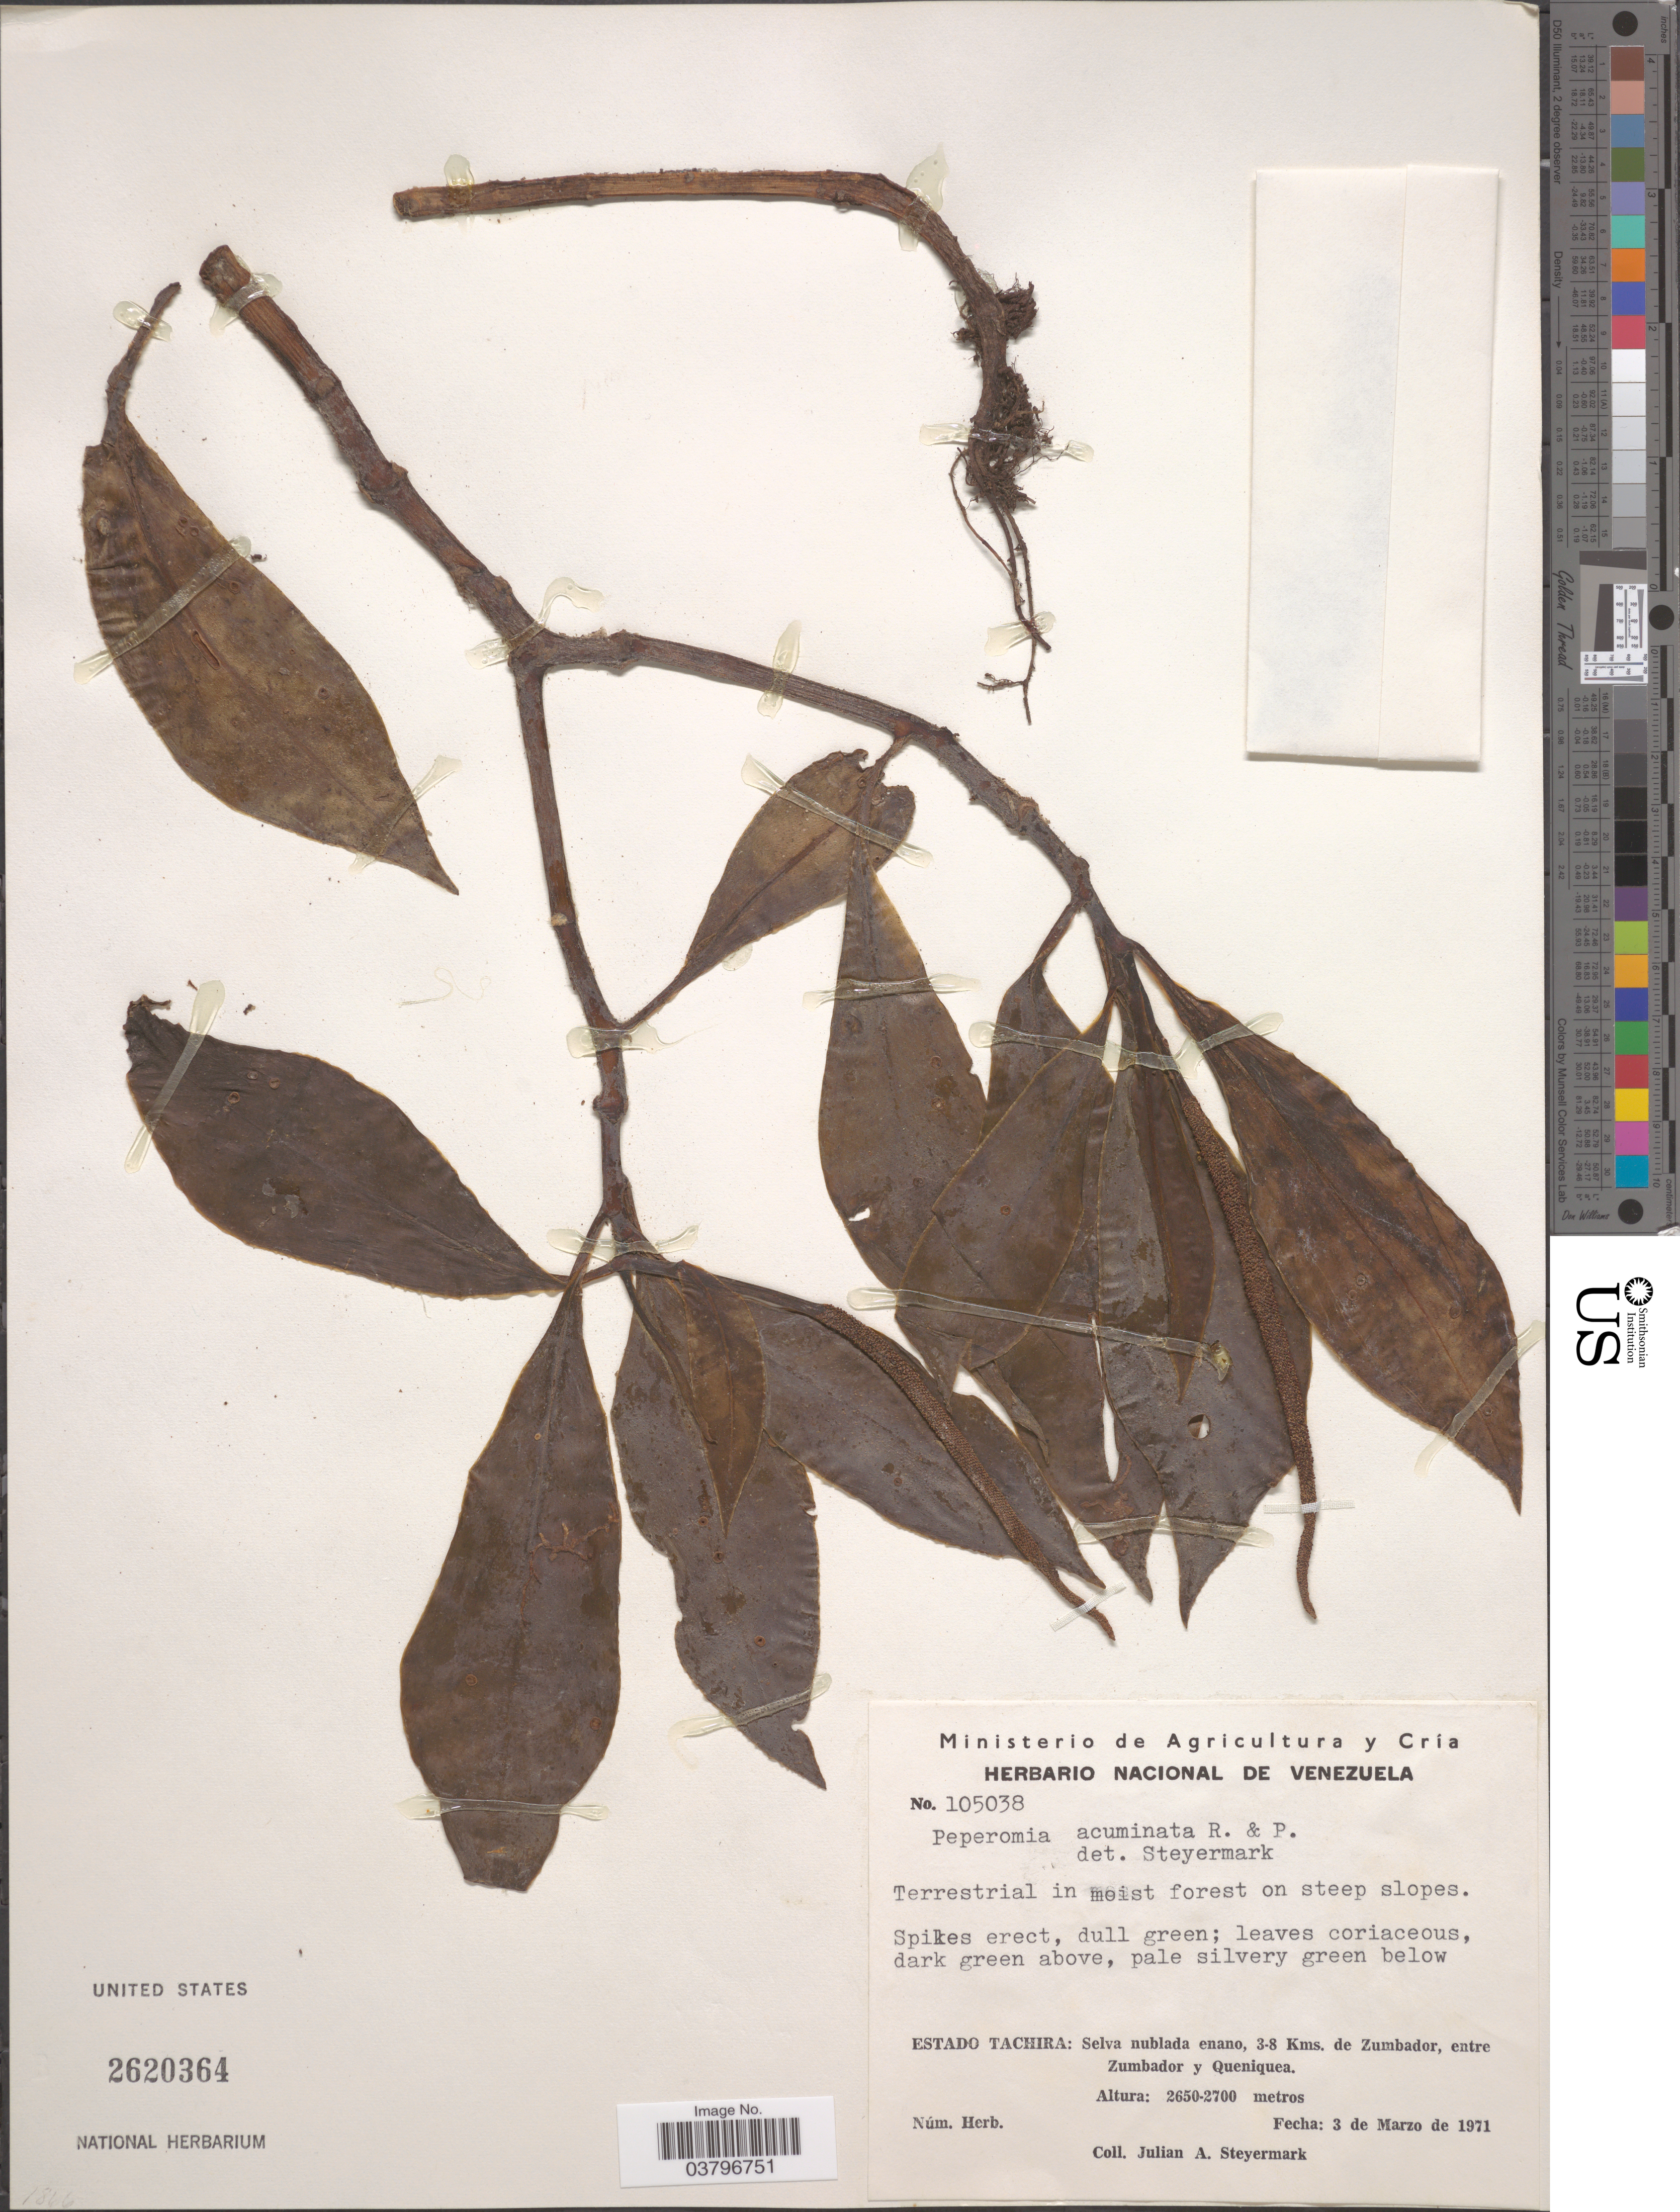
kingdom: Plantae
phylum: Tracheophyta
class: Magnoliopsida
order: Piperales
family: Piperaceae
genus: Peperomia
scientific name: Peperomia acuminata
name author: Ruiz & Pav.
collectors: J. Steyermark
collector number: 105038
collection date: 1971-03-03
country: Venezuela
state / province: Tachira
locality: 3-8 Kms. de Zumbador, entre Zumbador y Queniquea.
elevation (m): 2650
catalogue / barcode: US 2620364